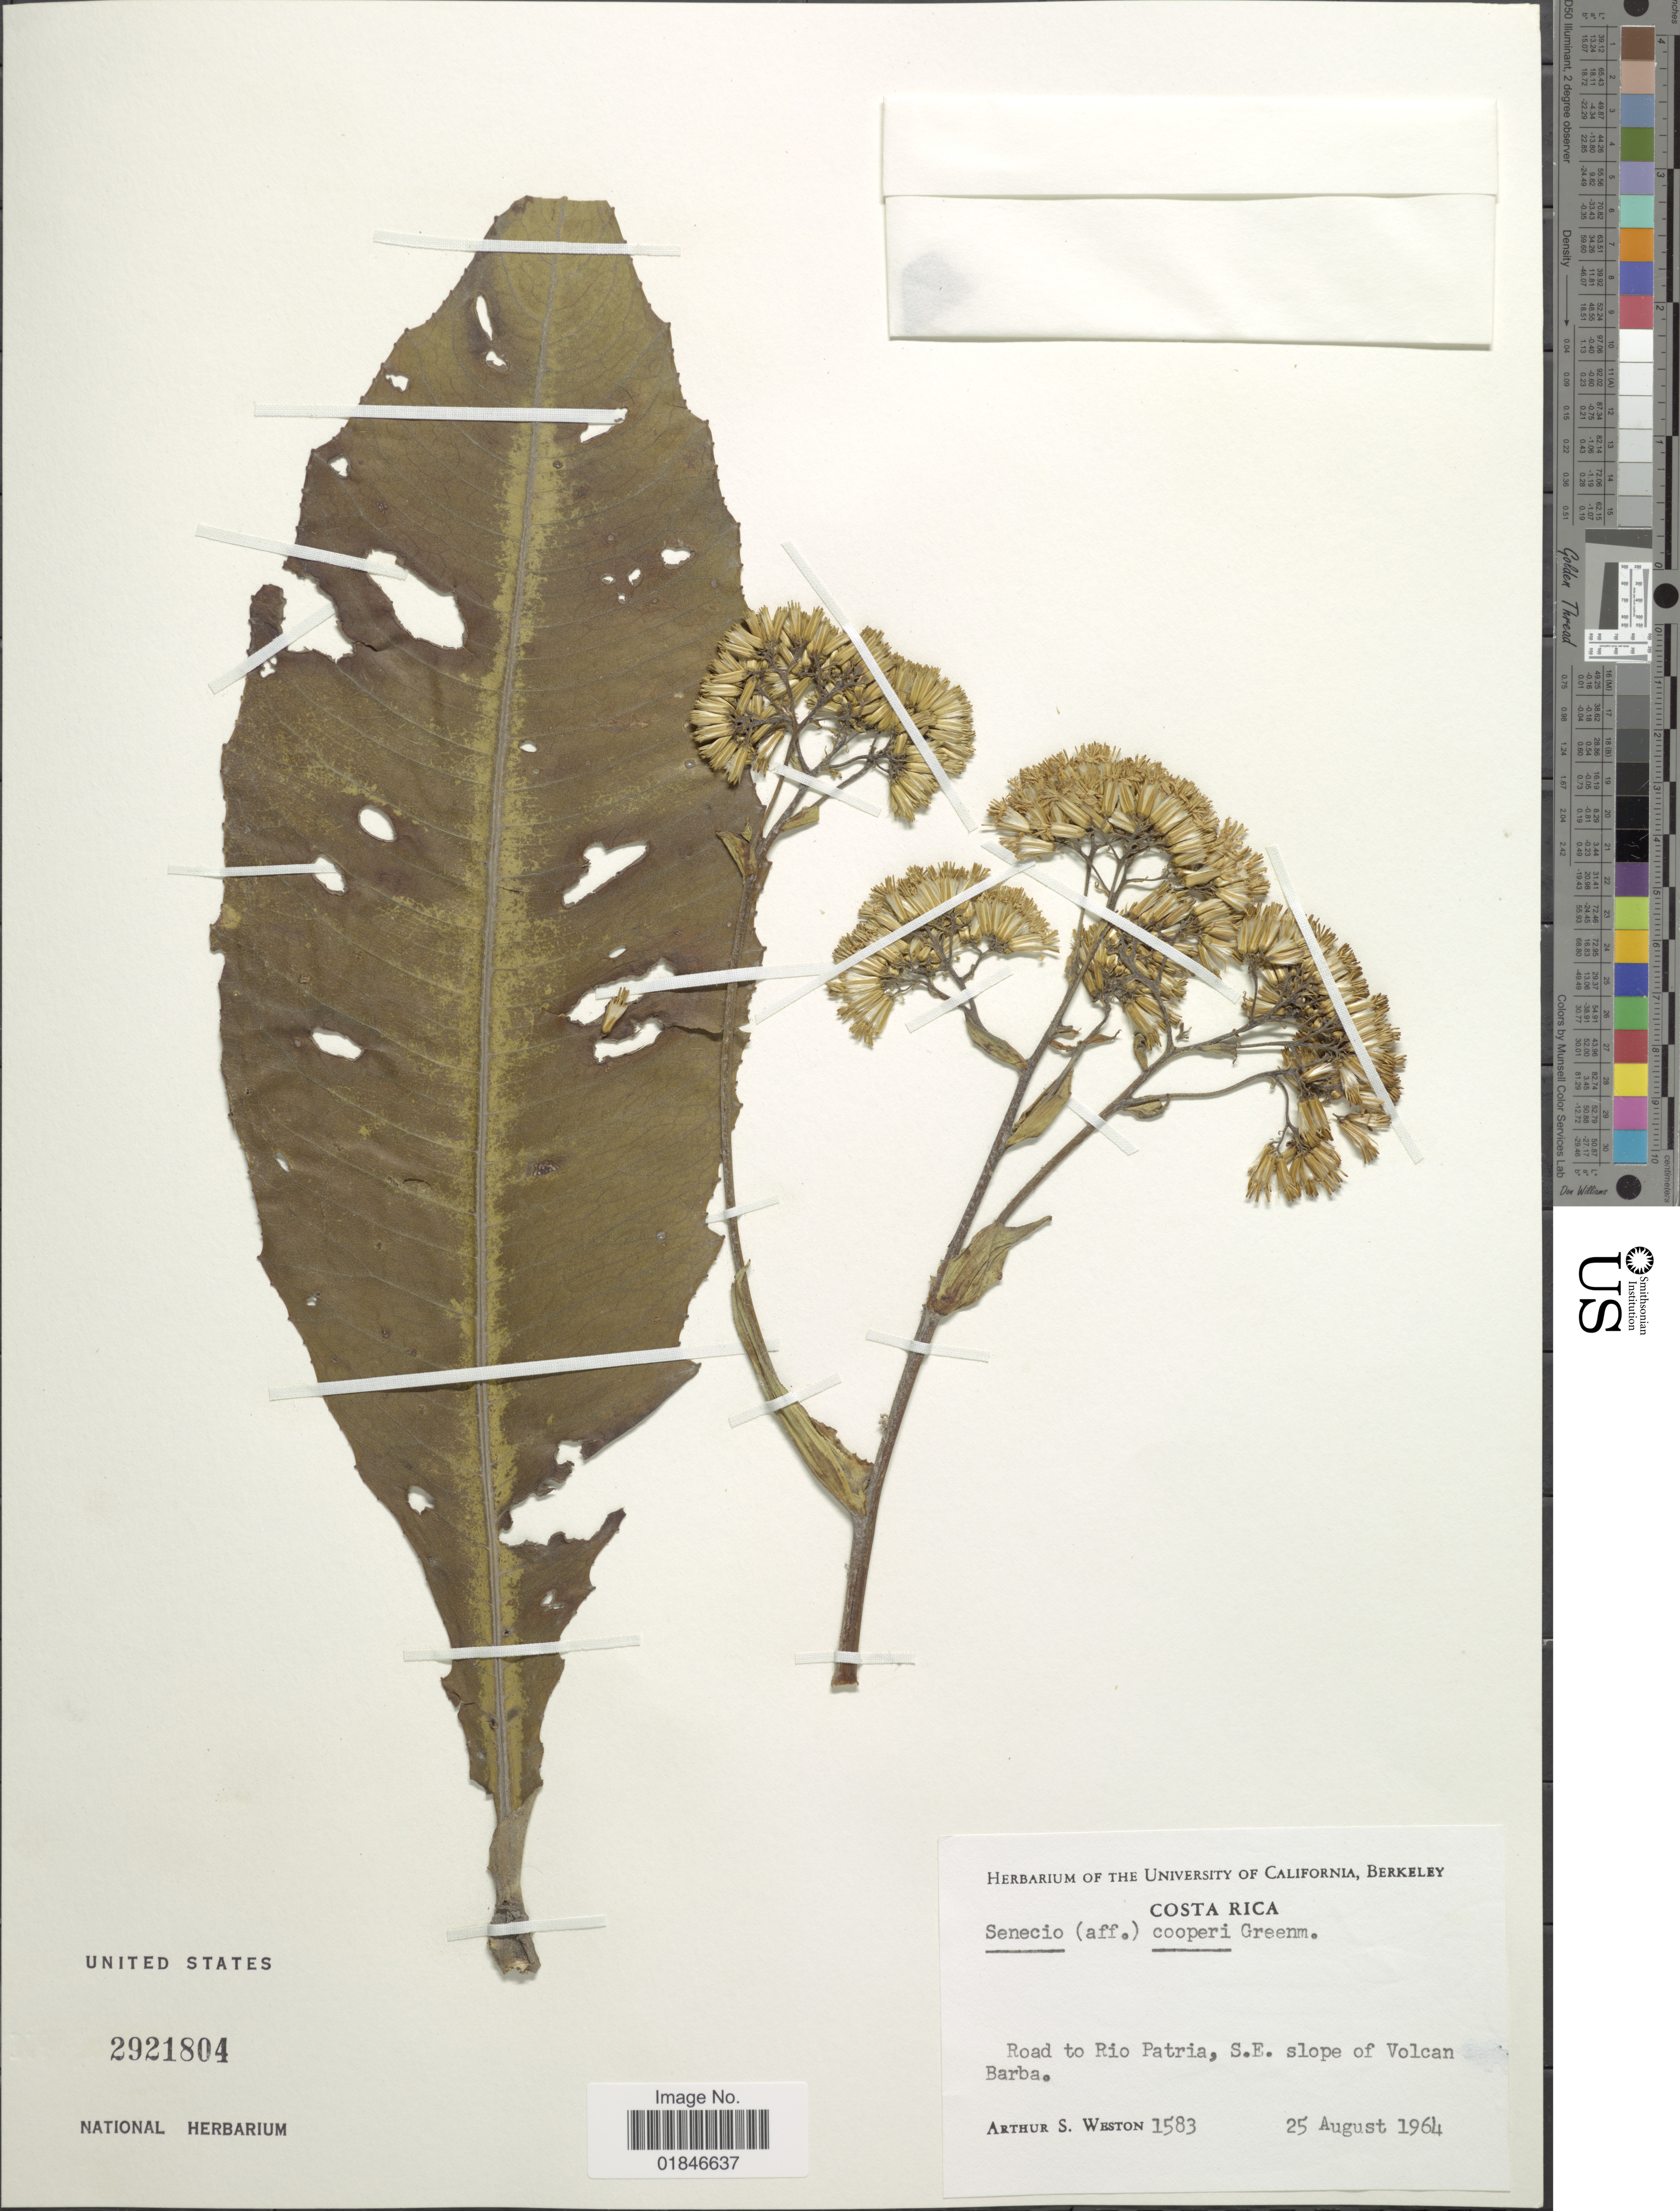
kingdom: Plantae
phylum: Tracheophyta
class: Magnoliopsida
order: Asterales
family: Asteraceae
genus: Jessea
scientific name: Jessea megaphylla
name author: (Greenm.) H. Rob. & Cuatrec.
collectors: A. Weston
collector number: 1583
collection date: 1964-08-25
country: Costa Rica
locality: Road to Rio Patria, S.E. slope of Volcan Barba.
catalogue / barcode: US 2921804